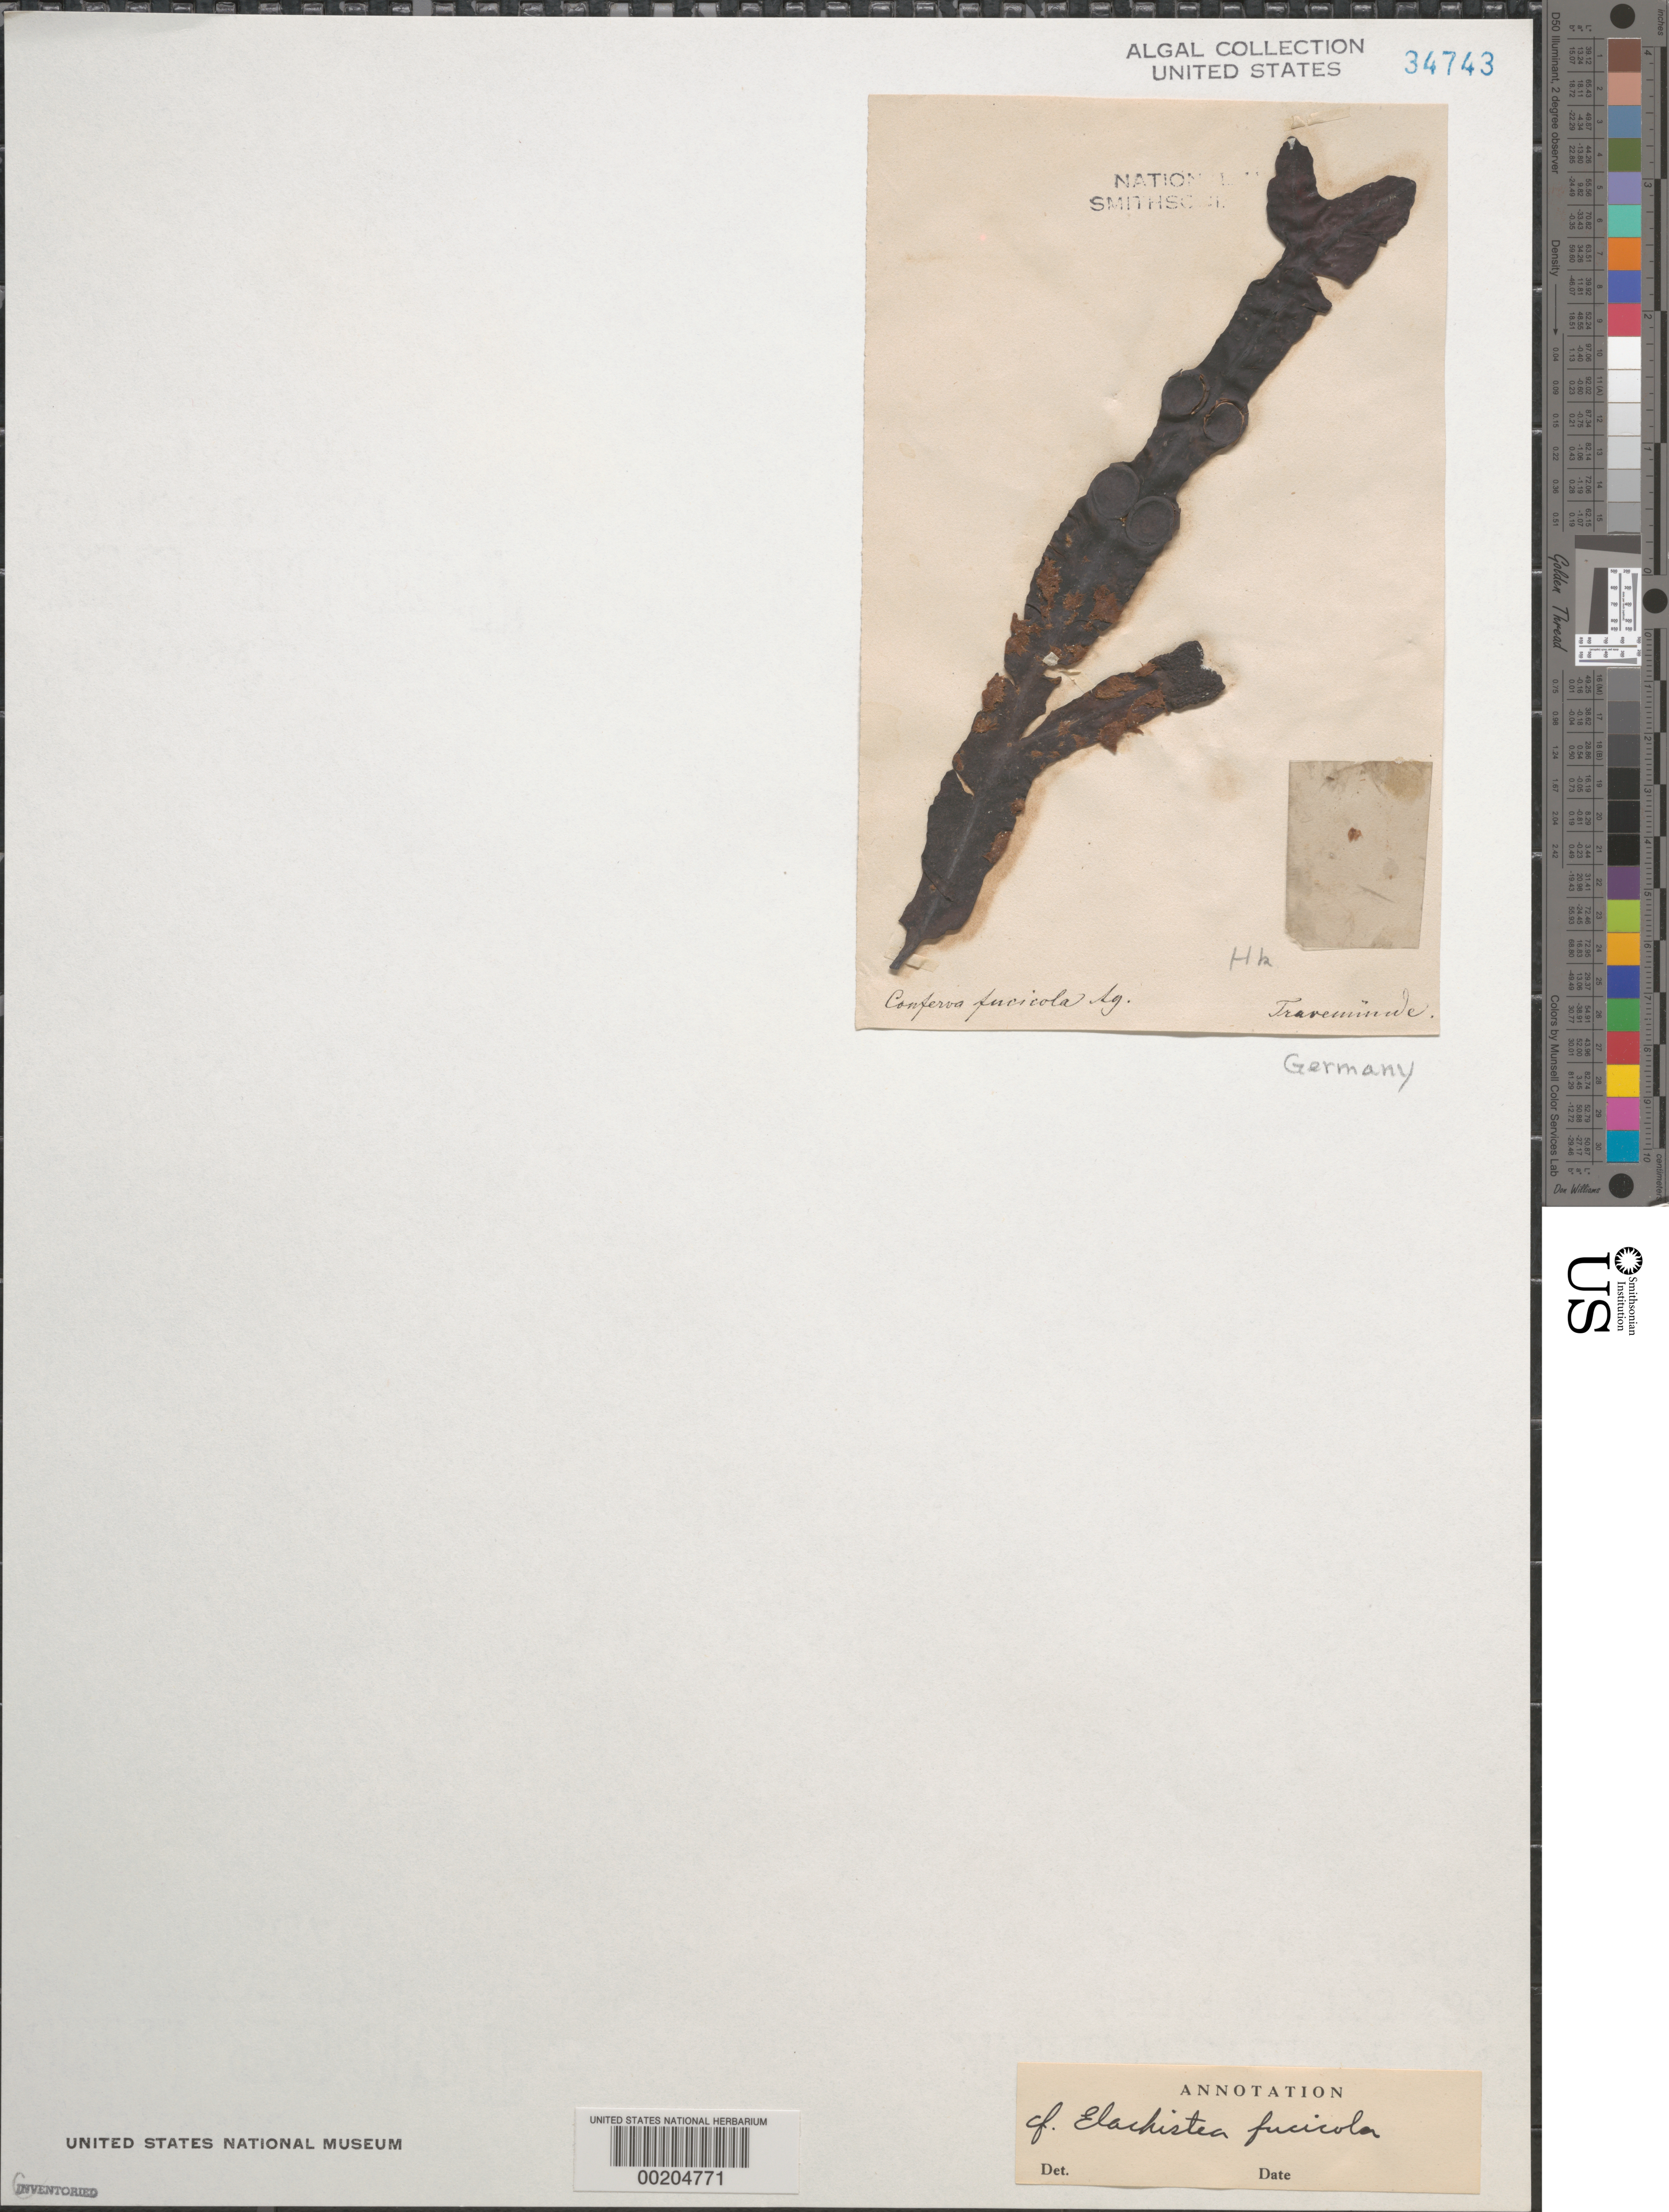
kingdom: Chromista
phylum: Ochrophyta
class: Phaeophyceae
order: Ectocarpales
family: Chordariaceae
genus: Elachista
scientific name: Elachista fucicola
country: Germany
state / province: Schleswig-Holstein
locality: Travemunde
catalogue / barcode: US 34743